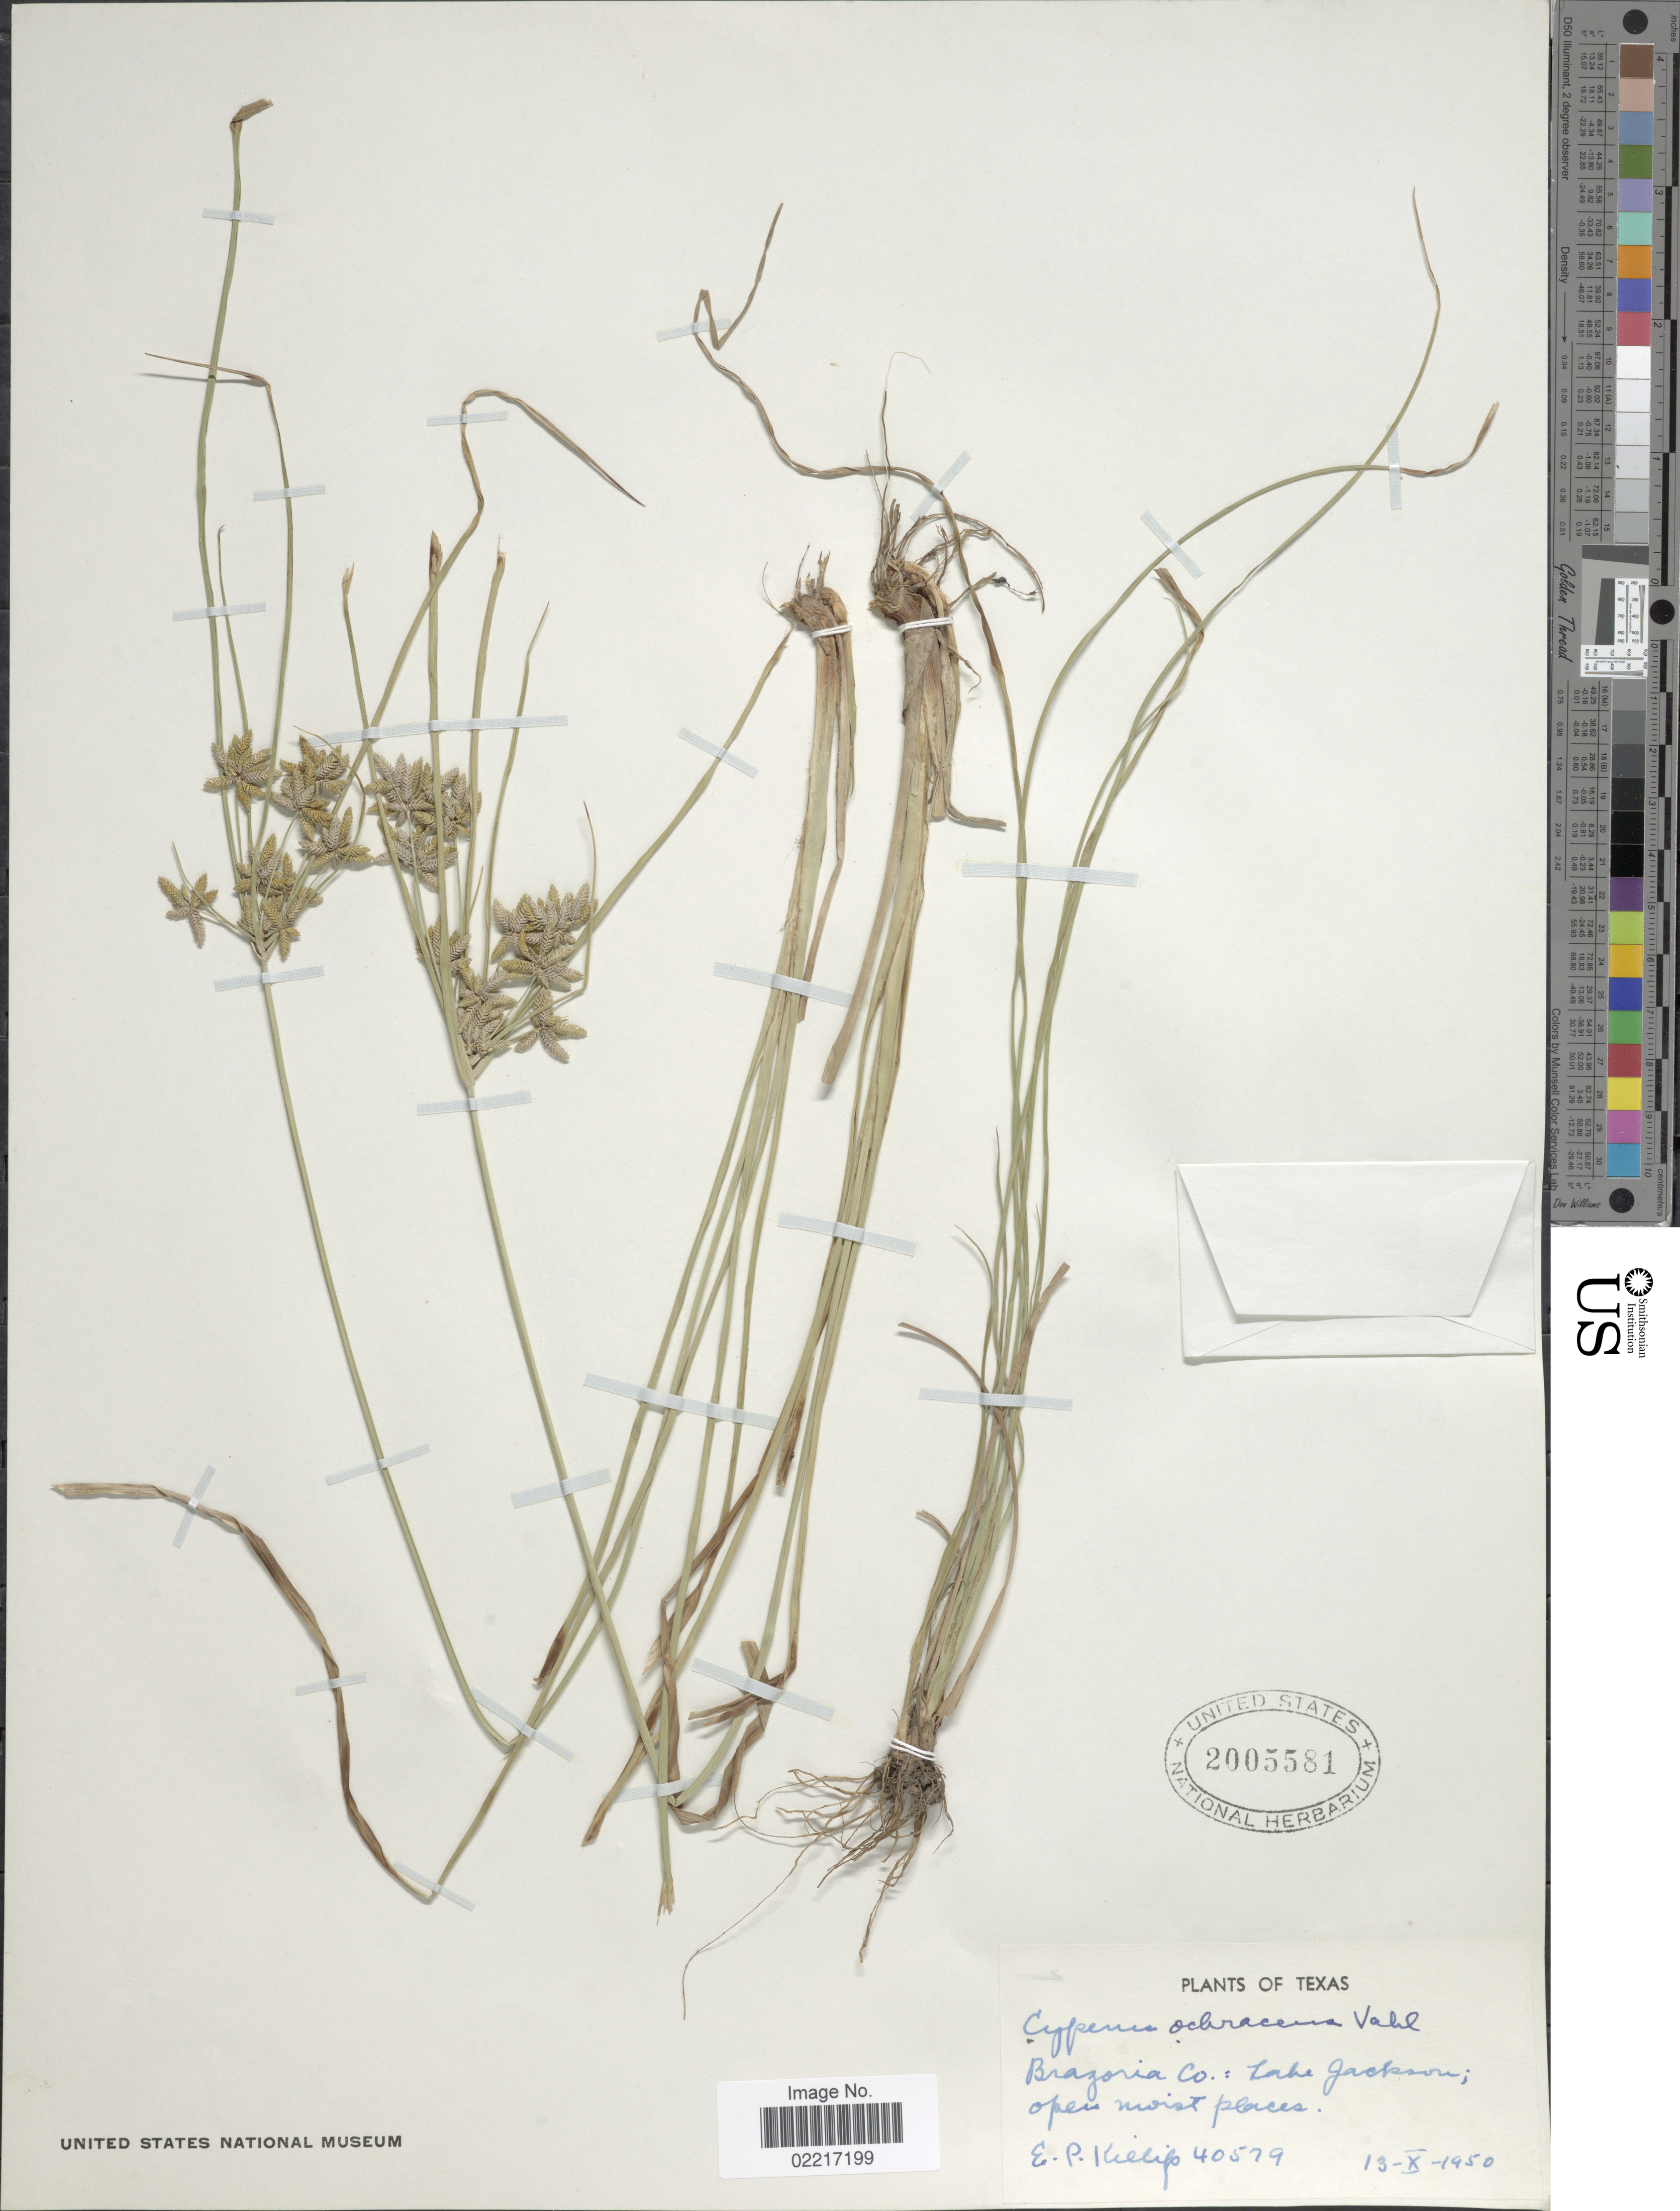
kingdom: Plantae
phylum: Tracheophyta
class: Liliopsida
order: Poales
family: Cyperaceae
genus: Cyperus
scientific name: Cyperus ochraceus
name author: Vahl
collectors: E. P. Killip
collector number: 40579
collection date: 1950-10-13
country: United States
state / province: Texas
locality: Brazoria Co.: Lake jackson, open moist places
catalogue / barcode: US 2005581